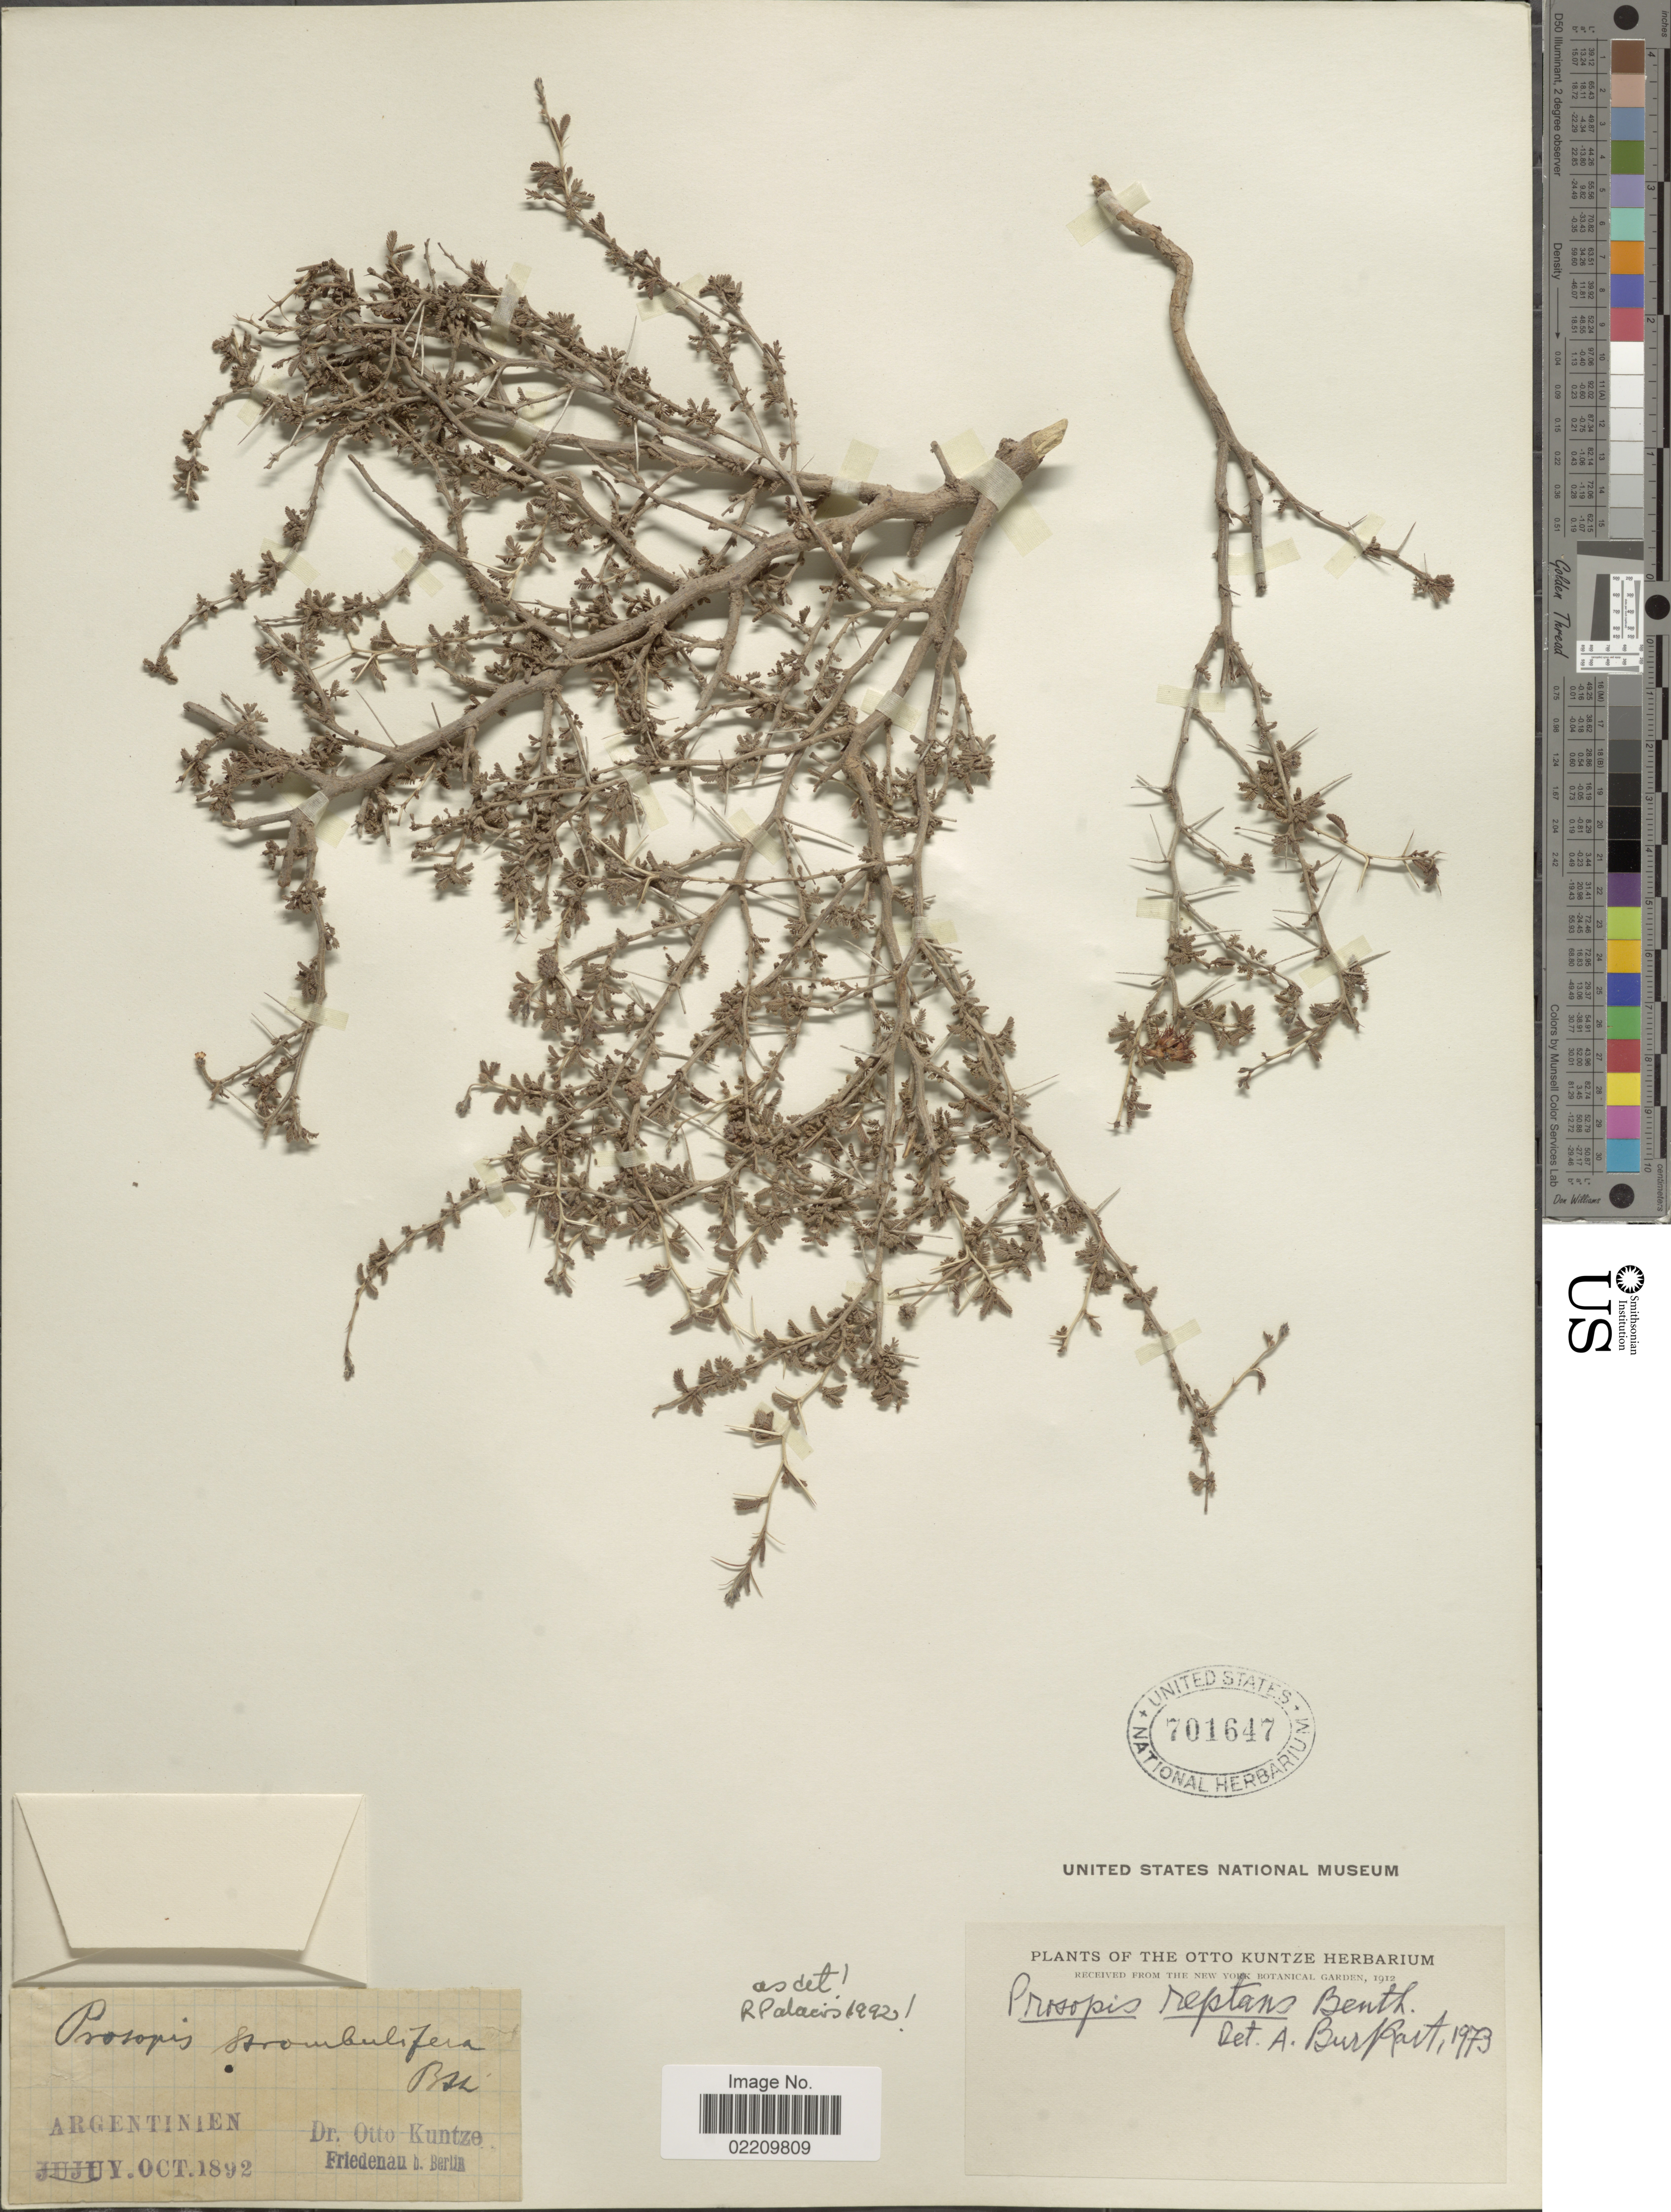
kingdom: Plantae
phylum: Tracheophyta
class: Magnoliopsida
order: Fabales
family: Fabaceae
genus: Strombocarpa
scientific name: Strombocarpa reptans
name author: (Benth.) A. Gray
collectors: C.E.O. Kuntze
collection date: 1892-10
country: Argentina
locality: Argentinien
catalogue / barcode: US 701647